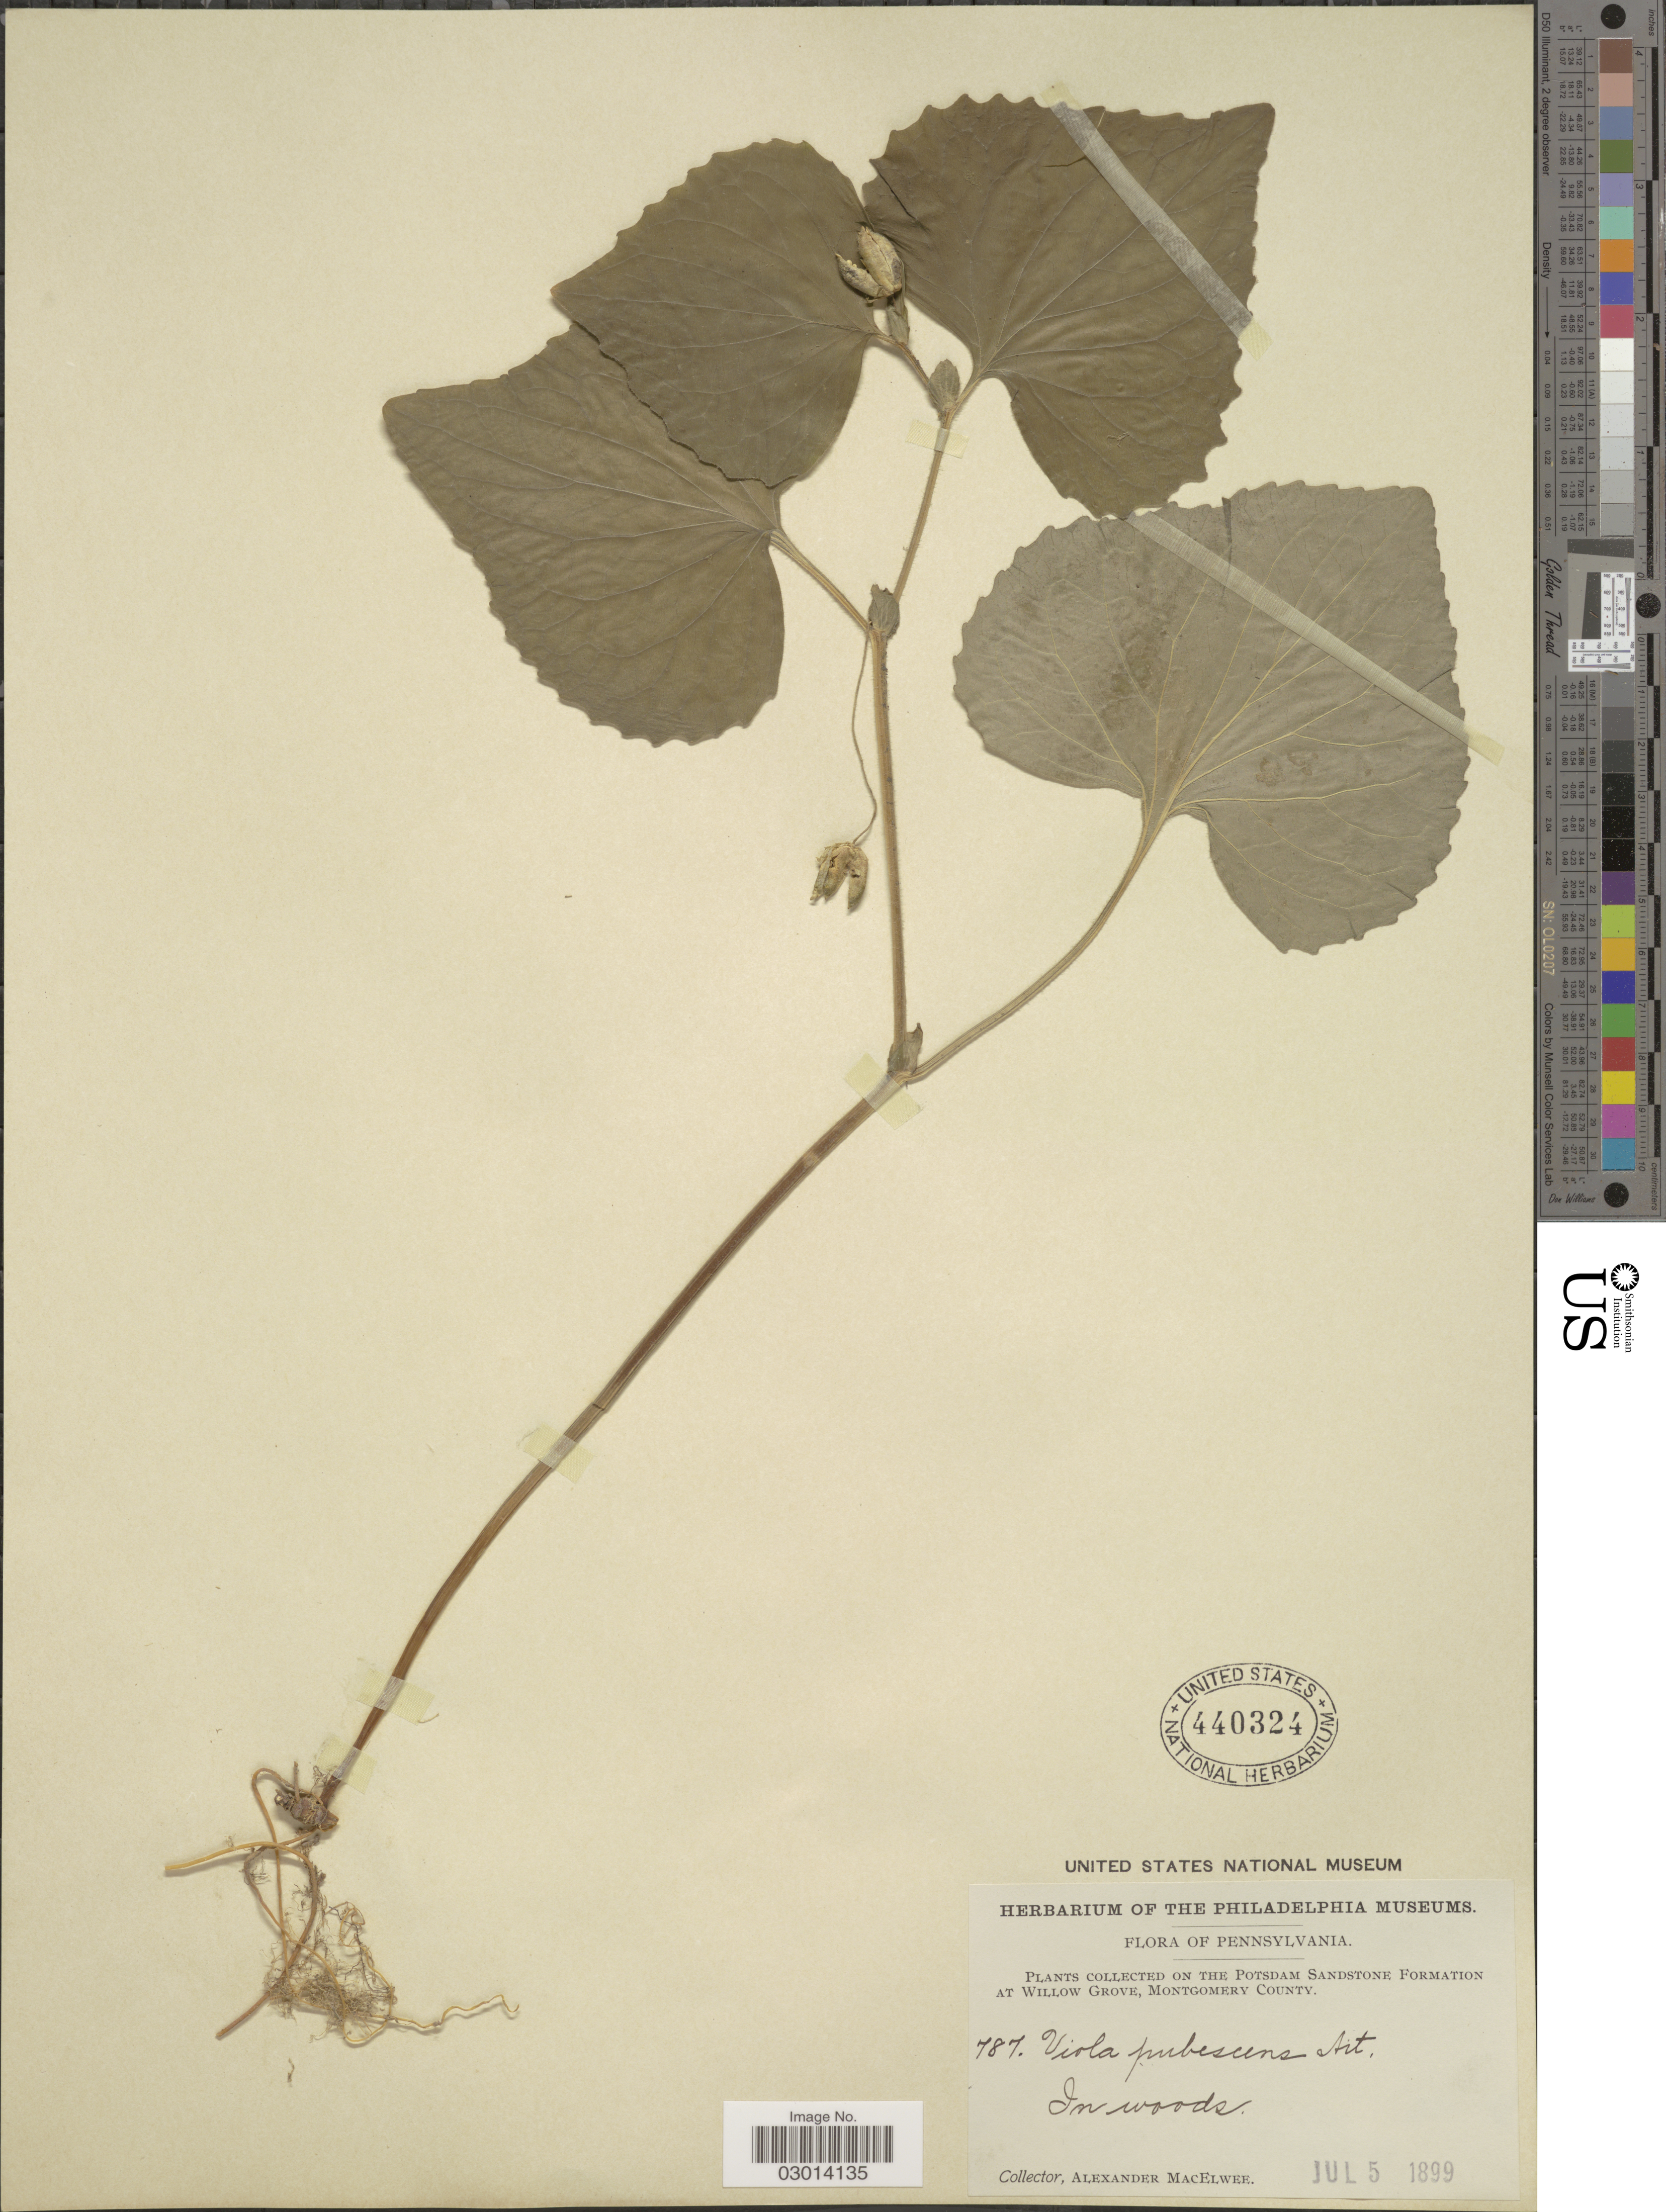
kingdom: Plantae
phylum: Tracheophyta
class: Magnoliopsida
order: Malpighiales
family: Violaceae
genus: Viola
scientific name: Viola pubescens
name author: Aiton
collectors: A. MacElwee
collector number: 787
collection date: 1899-07-05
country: United States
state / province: Pennsylvania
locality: Collected on the Potsdam Sandstone Formation at Willow Grove, Montgomery County.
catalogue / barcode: US 440324